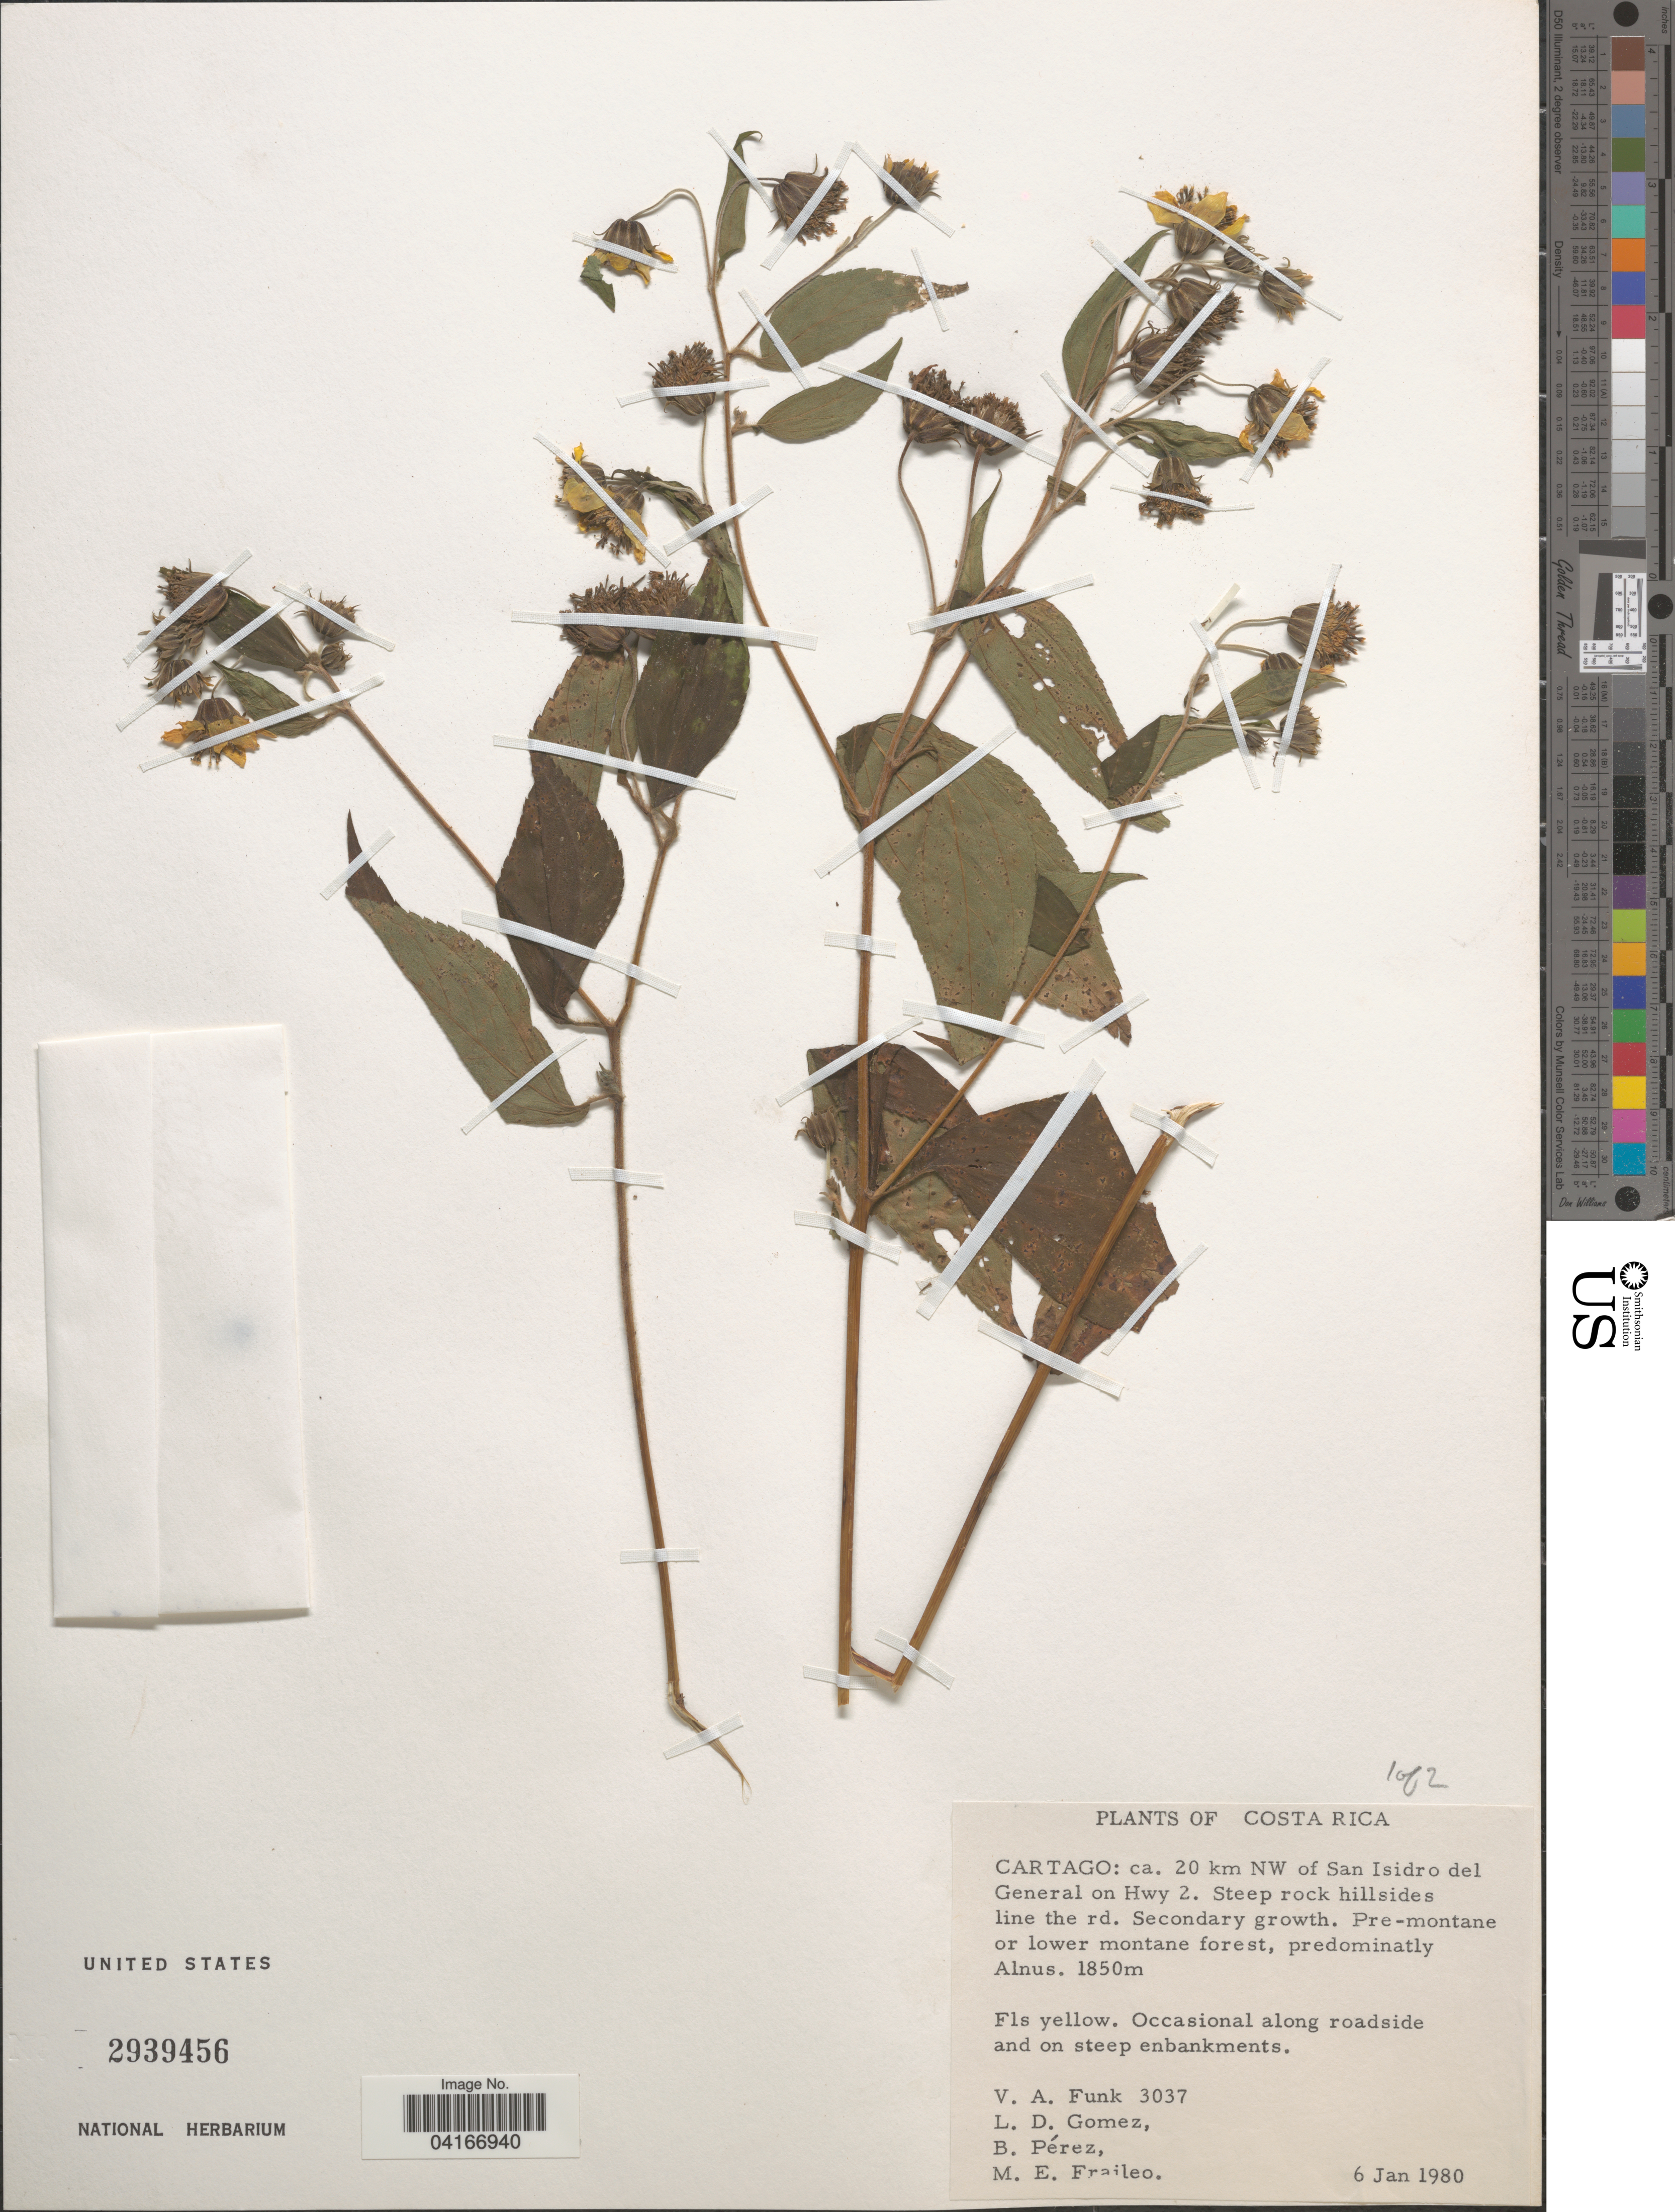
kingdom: Plantae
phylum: Tracheophyta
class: Magnoliopsida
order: Asterales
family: Asteraceae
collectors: V. Funk, L. D. Gómez, B. Pérez & M. Fraileo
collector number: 3037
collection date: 1980-01-06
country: Costa Rica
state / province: Cartago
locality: Ca. 20 km NW of San Isidro del General on Hwy 2.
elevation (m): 1850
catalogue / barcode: US 2939456